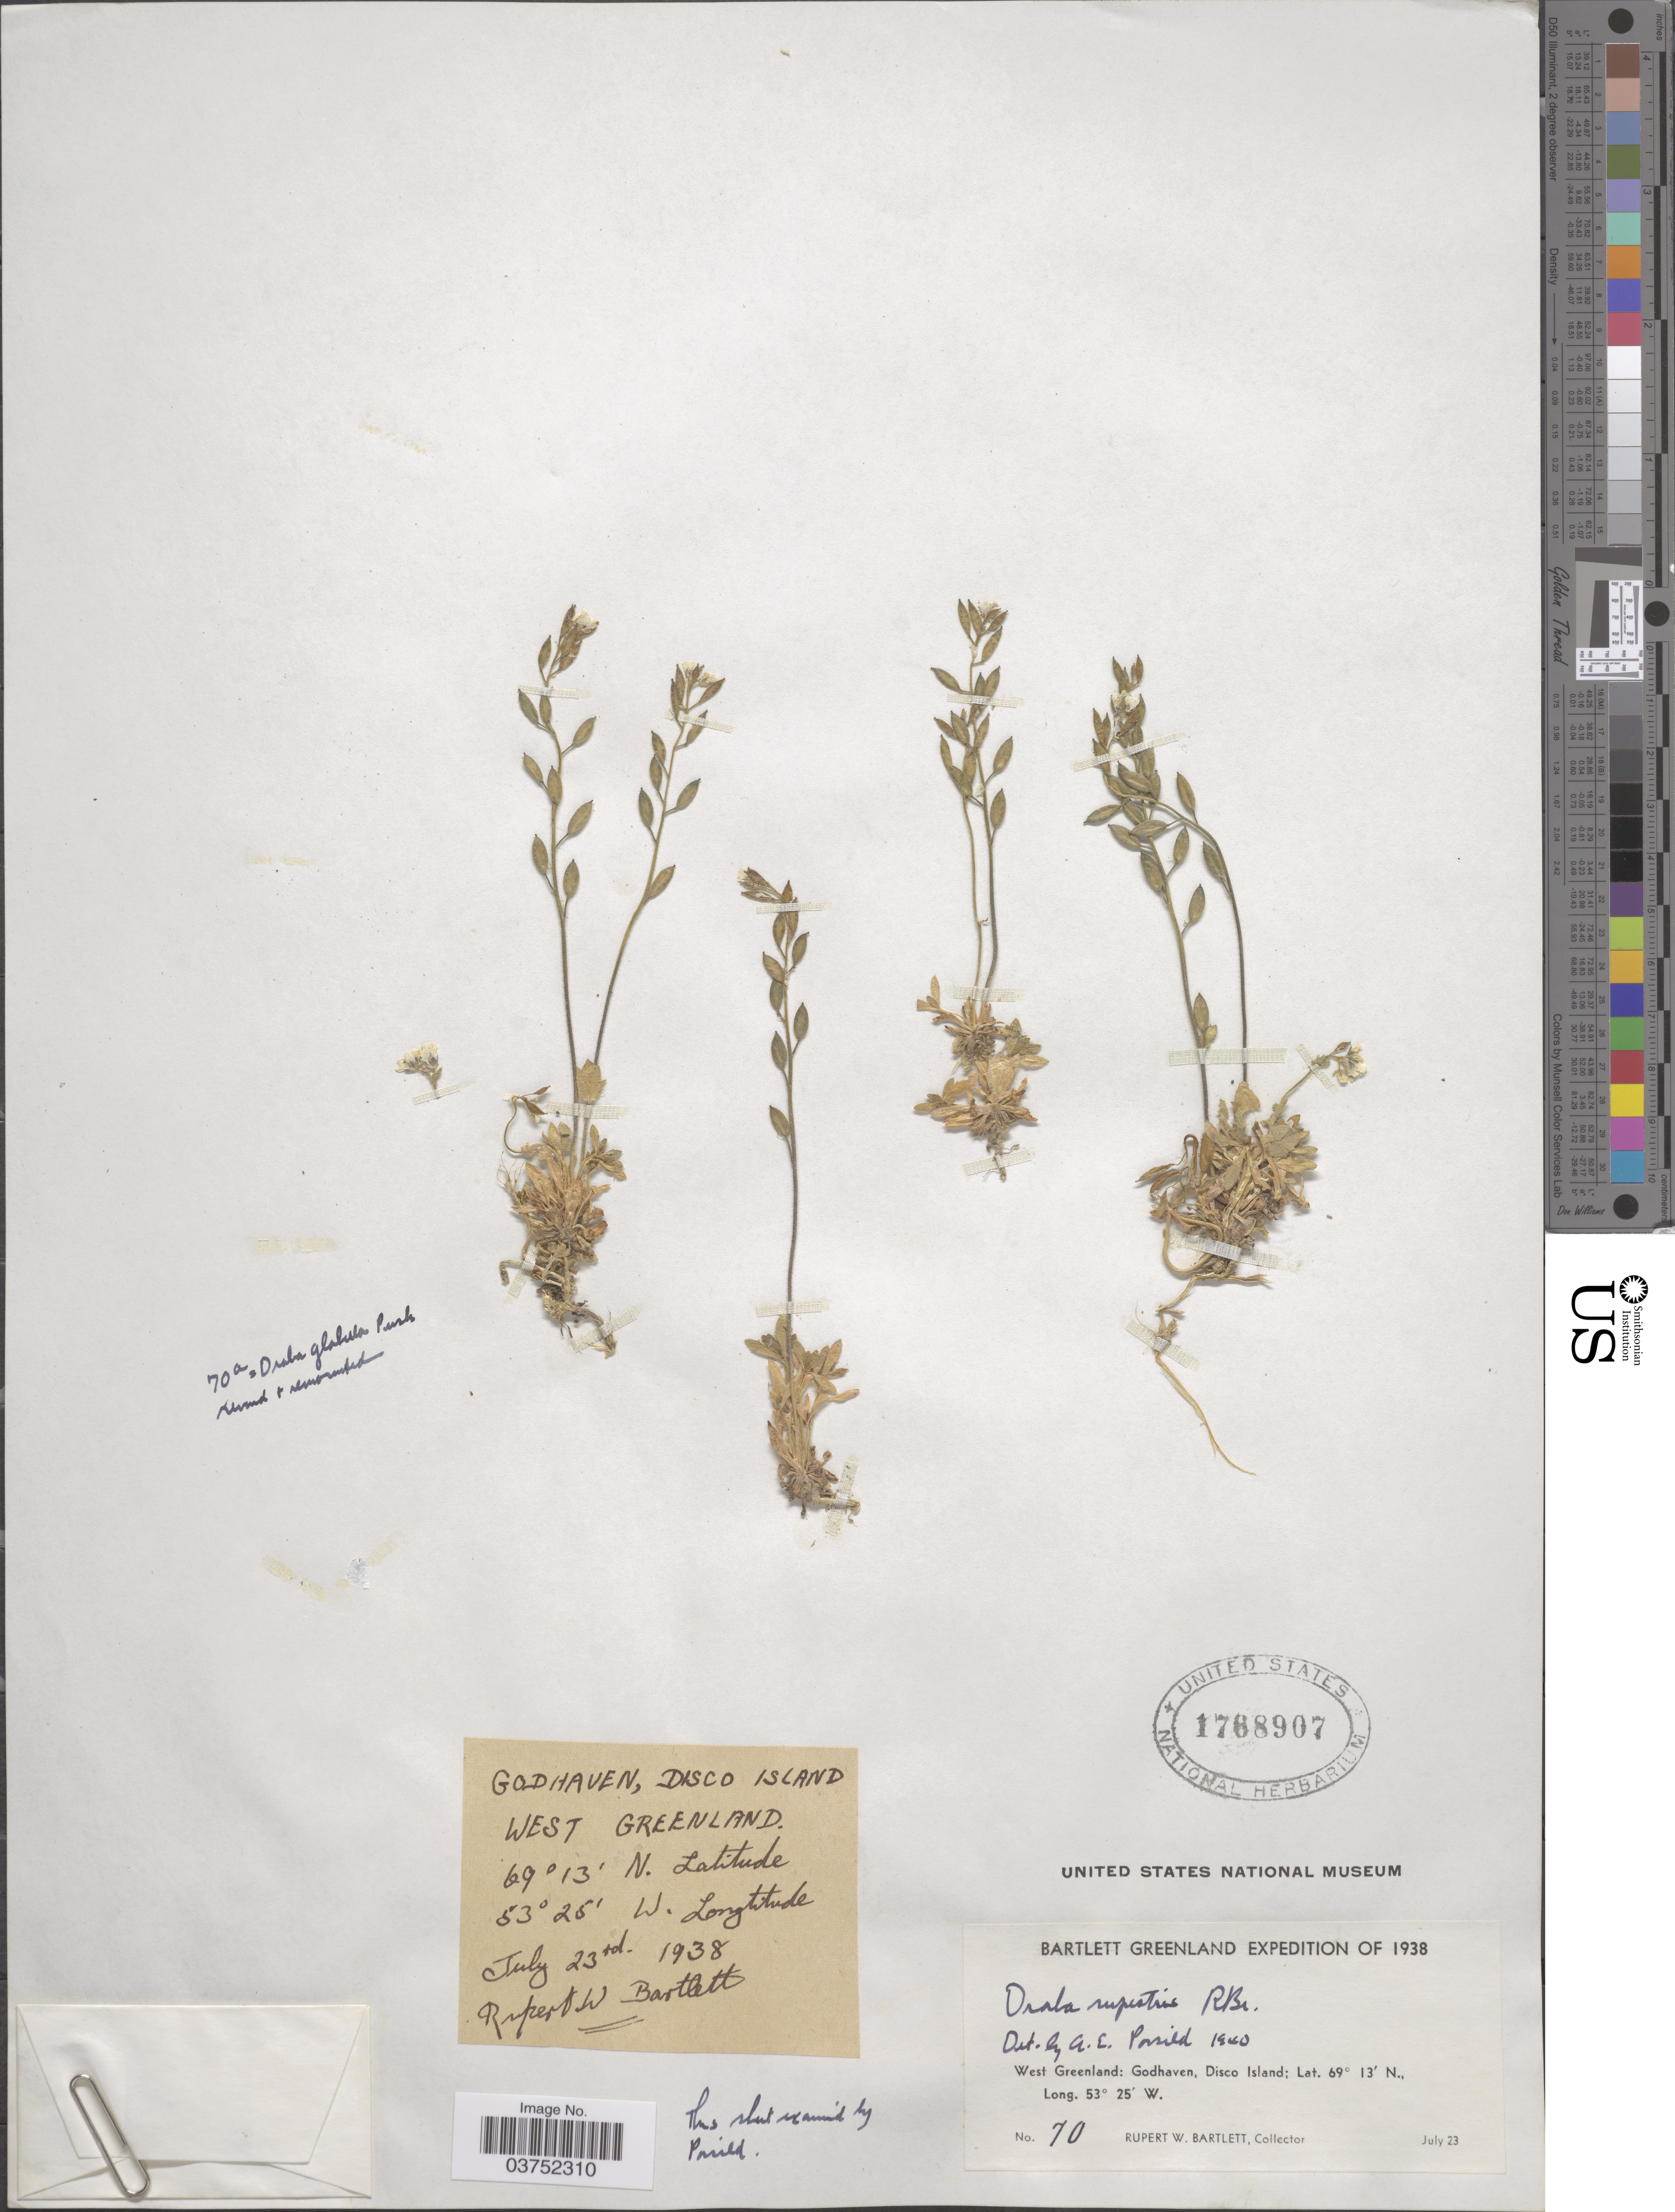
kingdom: Plantae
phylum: Tracheophyta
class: Magnoliopsida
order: Brassicales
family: Brassicaceae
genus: Draba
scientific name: Draba rupestris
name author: W.T. Aiton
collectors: R. W. Bartlett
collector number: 70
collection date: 1938-07-23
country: Greenland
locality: West Greenland: Godhaven, Disco Island.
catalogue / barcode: US 1768907